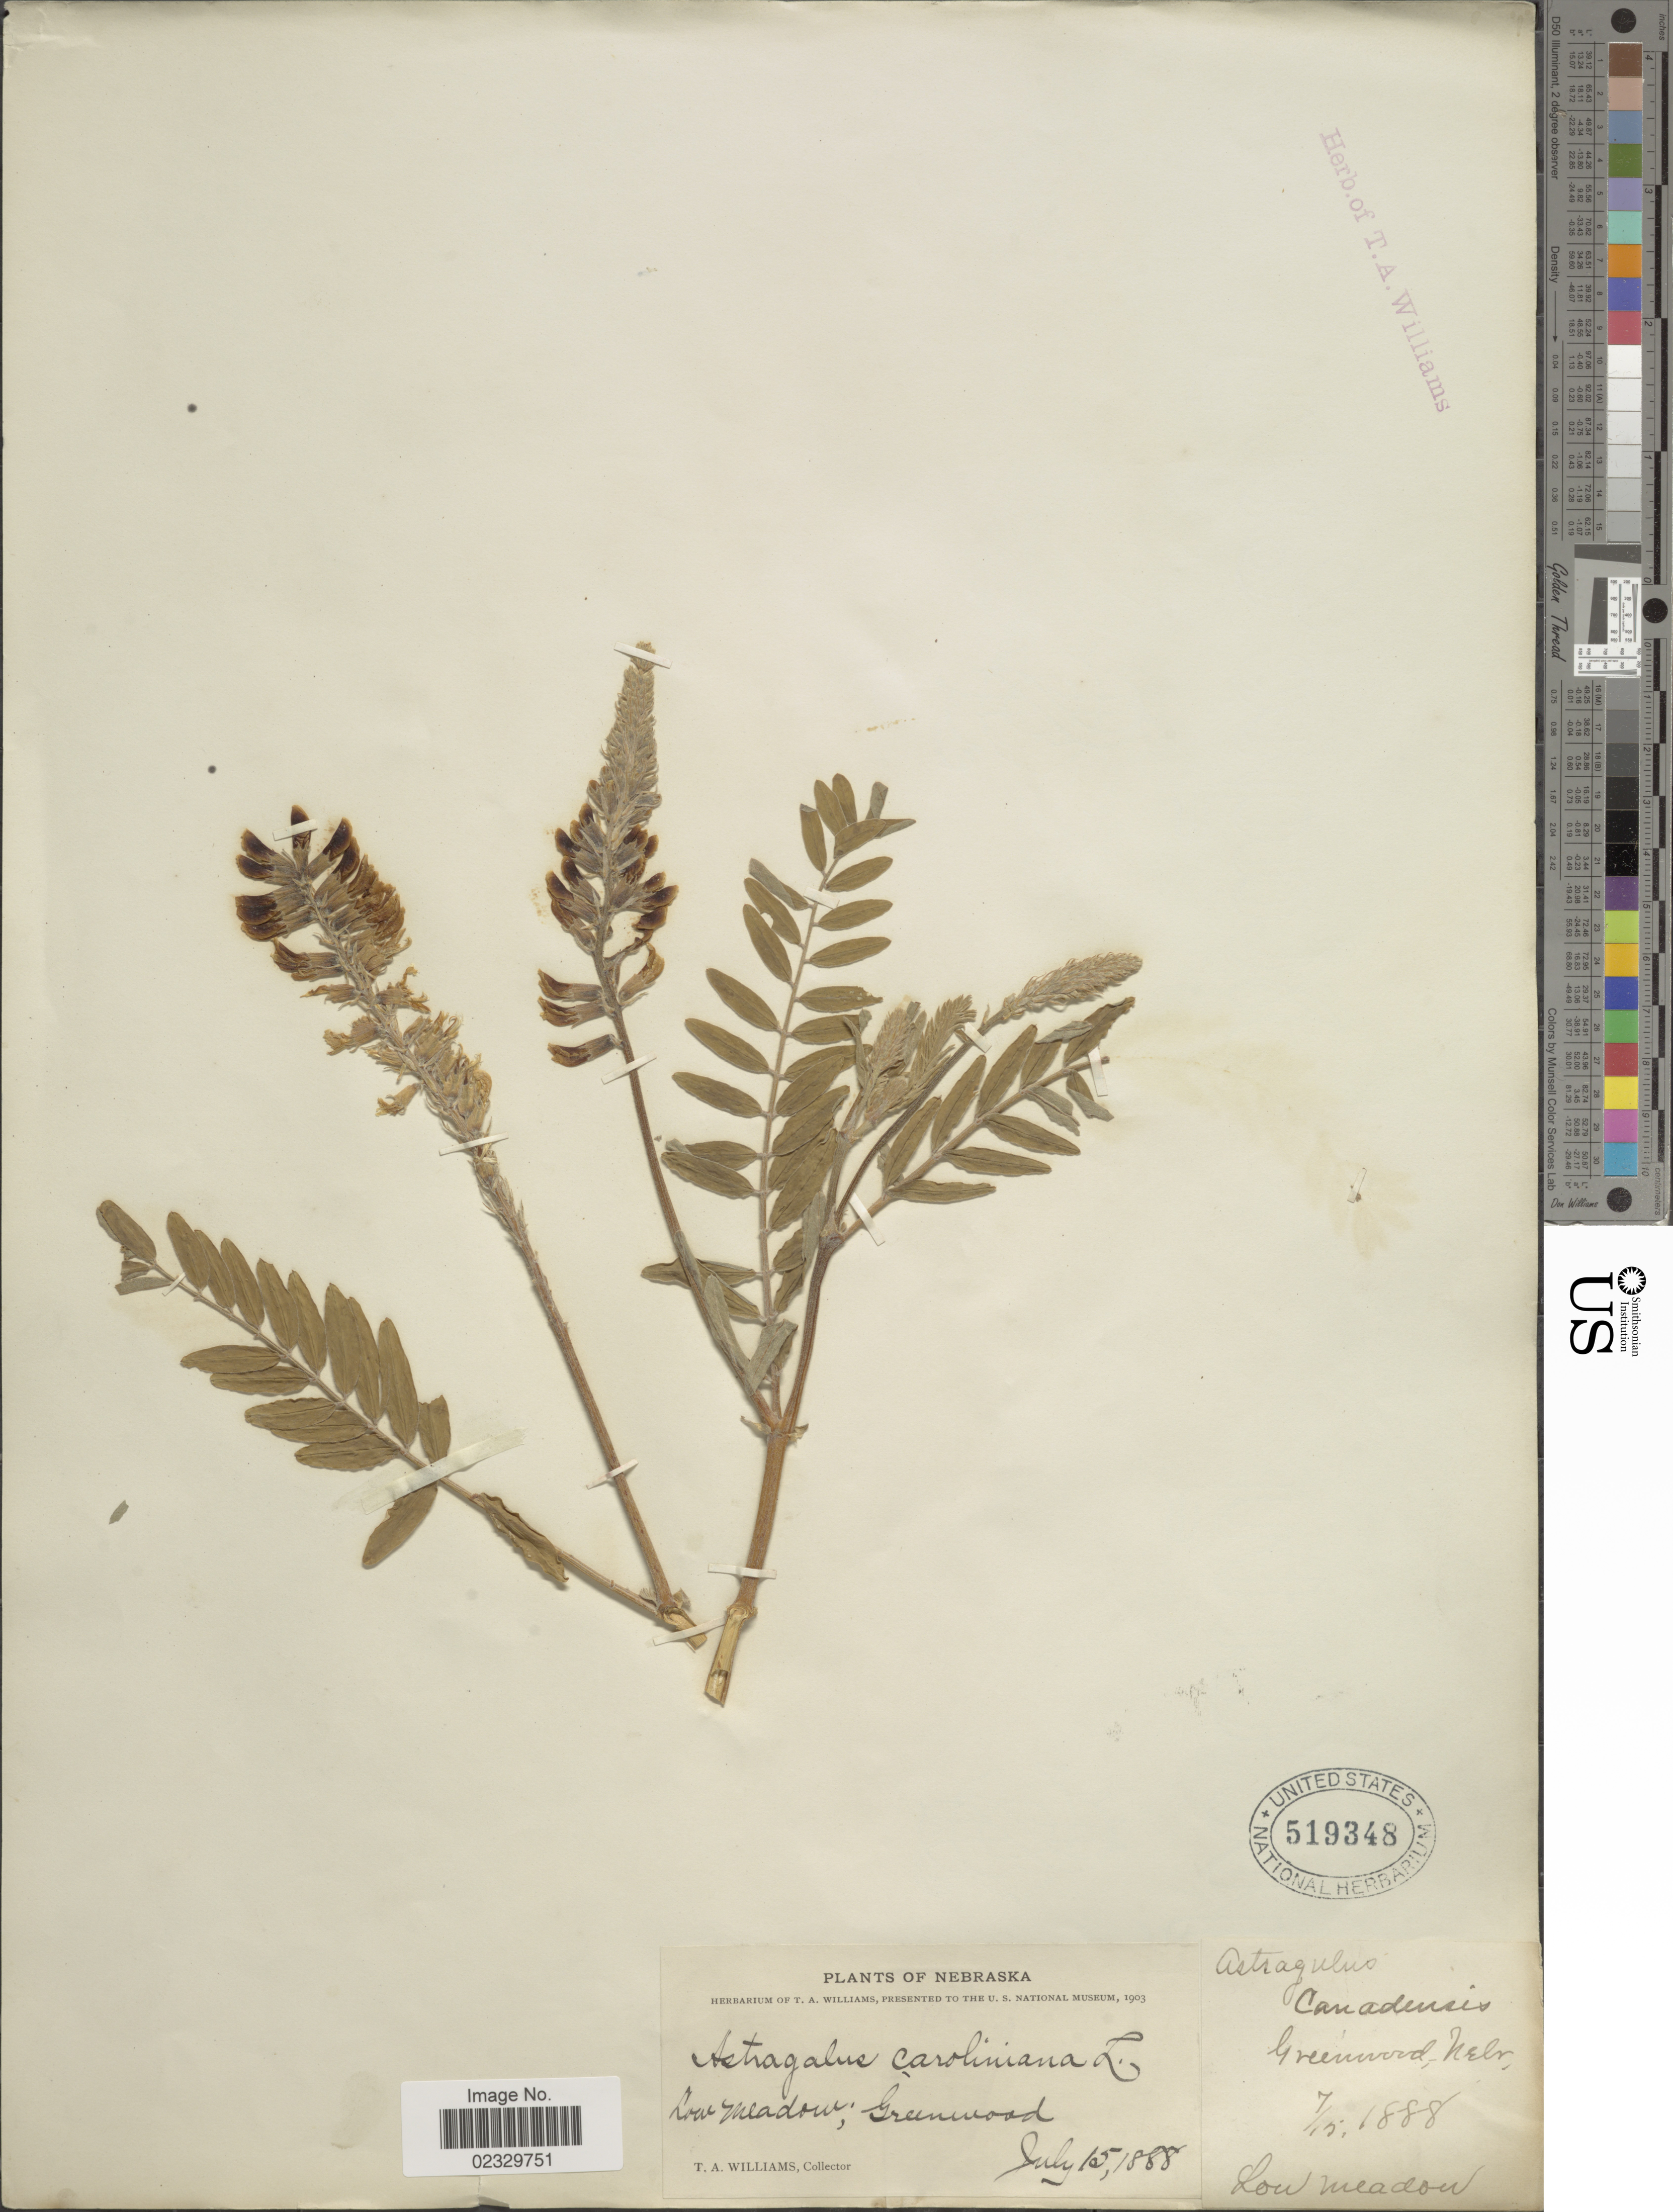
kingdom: Plantae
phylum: Tracheophyta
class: Magnoliopsida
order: Fabales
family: Fabaceae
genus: Astragalus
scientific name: Astragalus canadensis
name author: L.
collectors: T. A. Williams (herbarium)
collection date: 1888-07-15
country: United States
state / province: Nebraska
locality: Greenwood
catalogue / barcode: US 519348